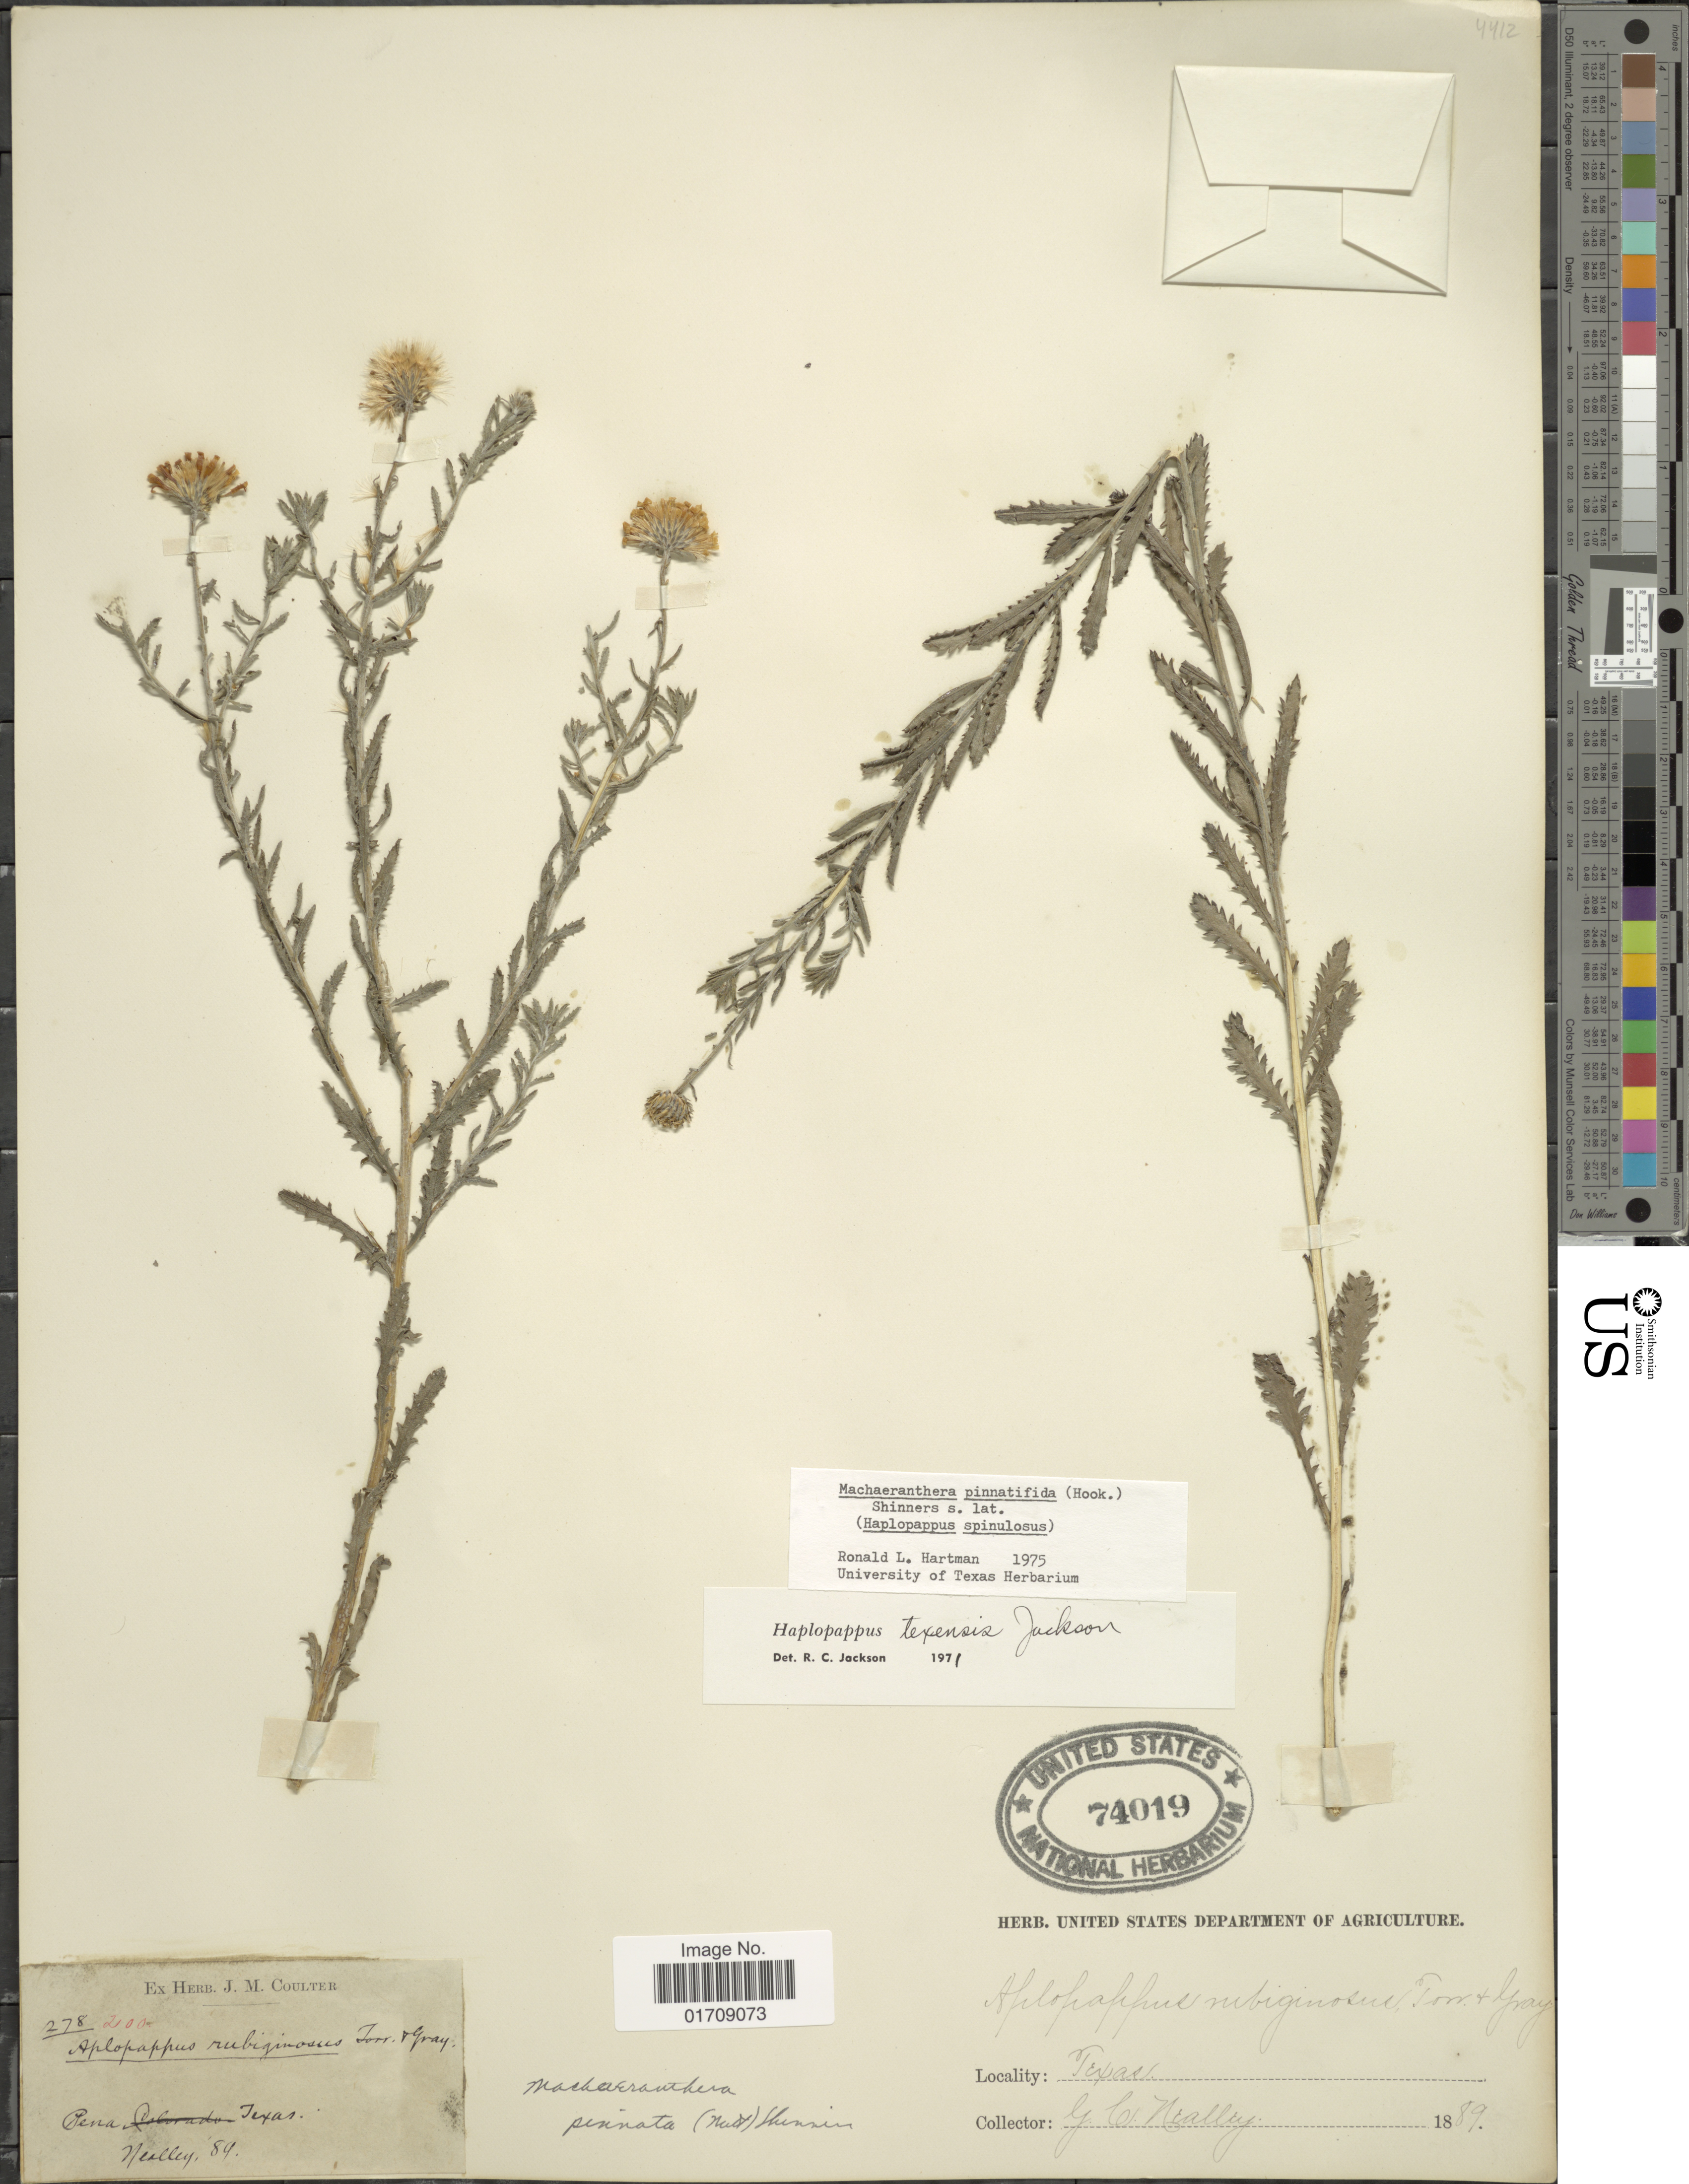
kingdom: Plantae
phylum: Tracheophyta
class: Magnoliopsida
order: Asterales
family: Asteraceae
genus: Machaeranthera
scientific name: Machaeranthera pinnatifida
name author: (Hook.) Shinners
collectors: G. C. Nealley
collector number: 278/200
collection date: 1889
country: United States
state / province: Texas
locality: Pena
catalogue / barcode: US 74019